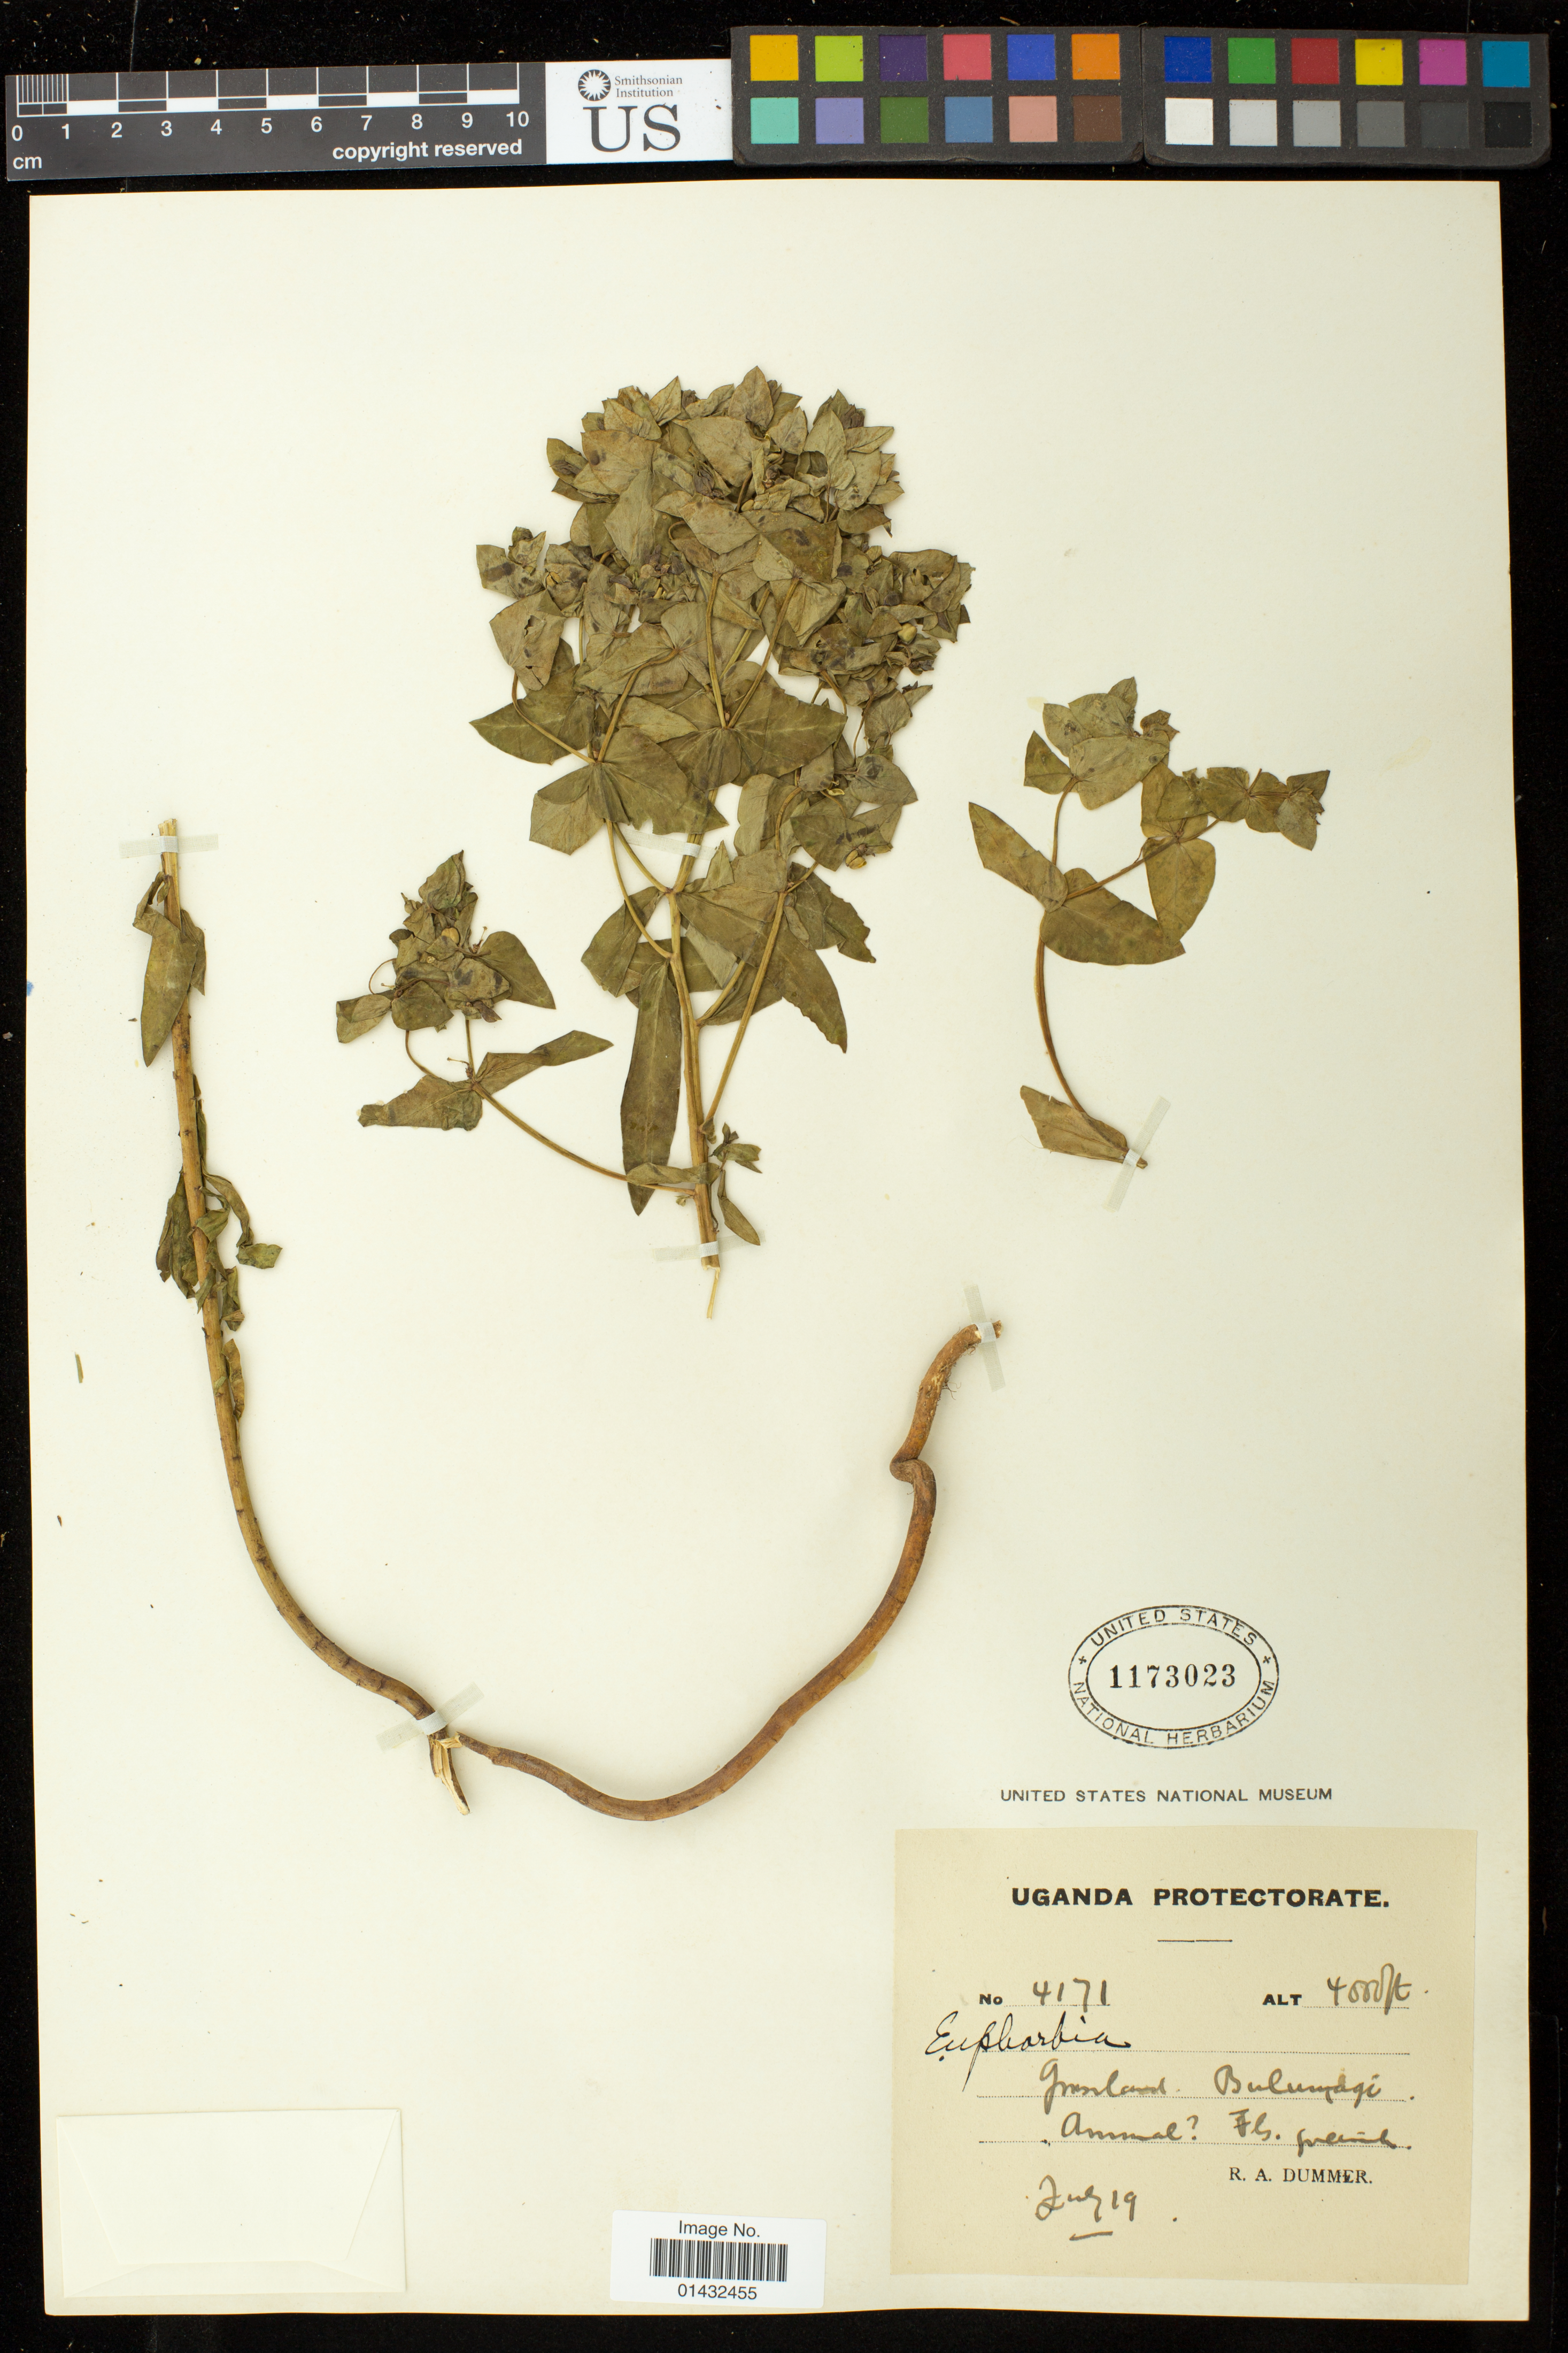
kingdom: Plantae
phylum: Tracheophyta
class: Magnoliopsida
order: Malpighiales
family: Euphorbiaceae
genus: Euphorbia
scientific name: Euphorbia sp.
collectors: R. Dümmer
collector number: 4171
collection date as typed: Aug. 19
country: Uganda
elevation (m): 1219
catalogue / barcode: US 1173023